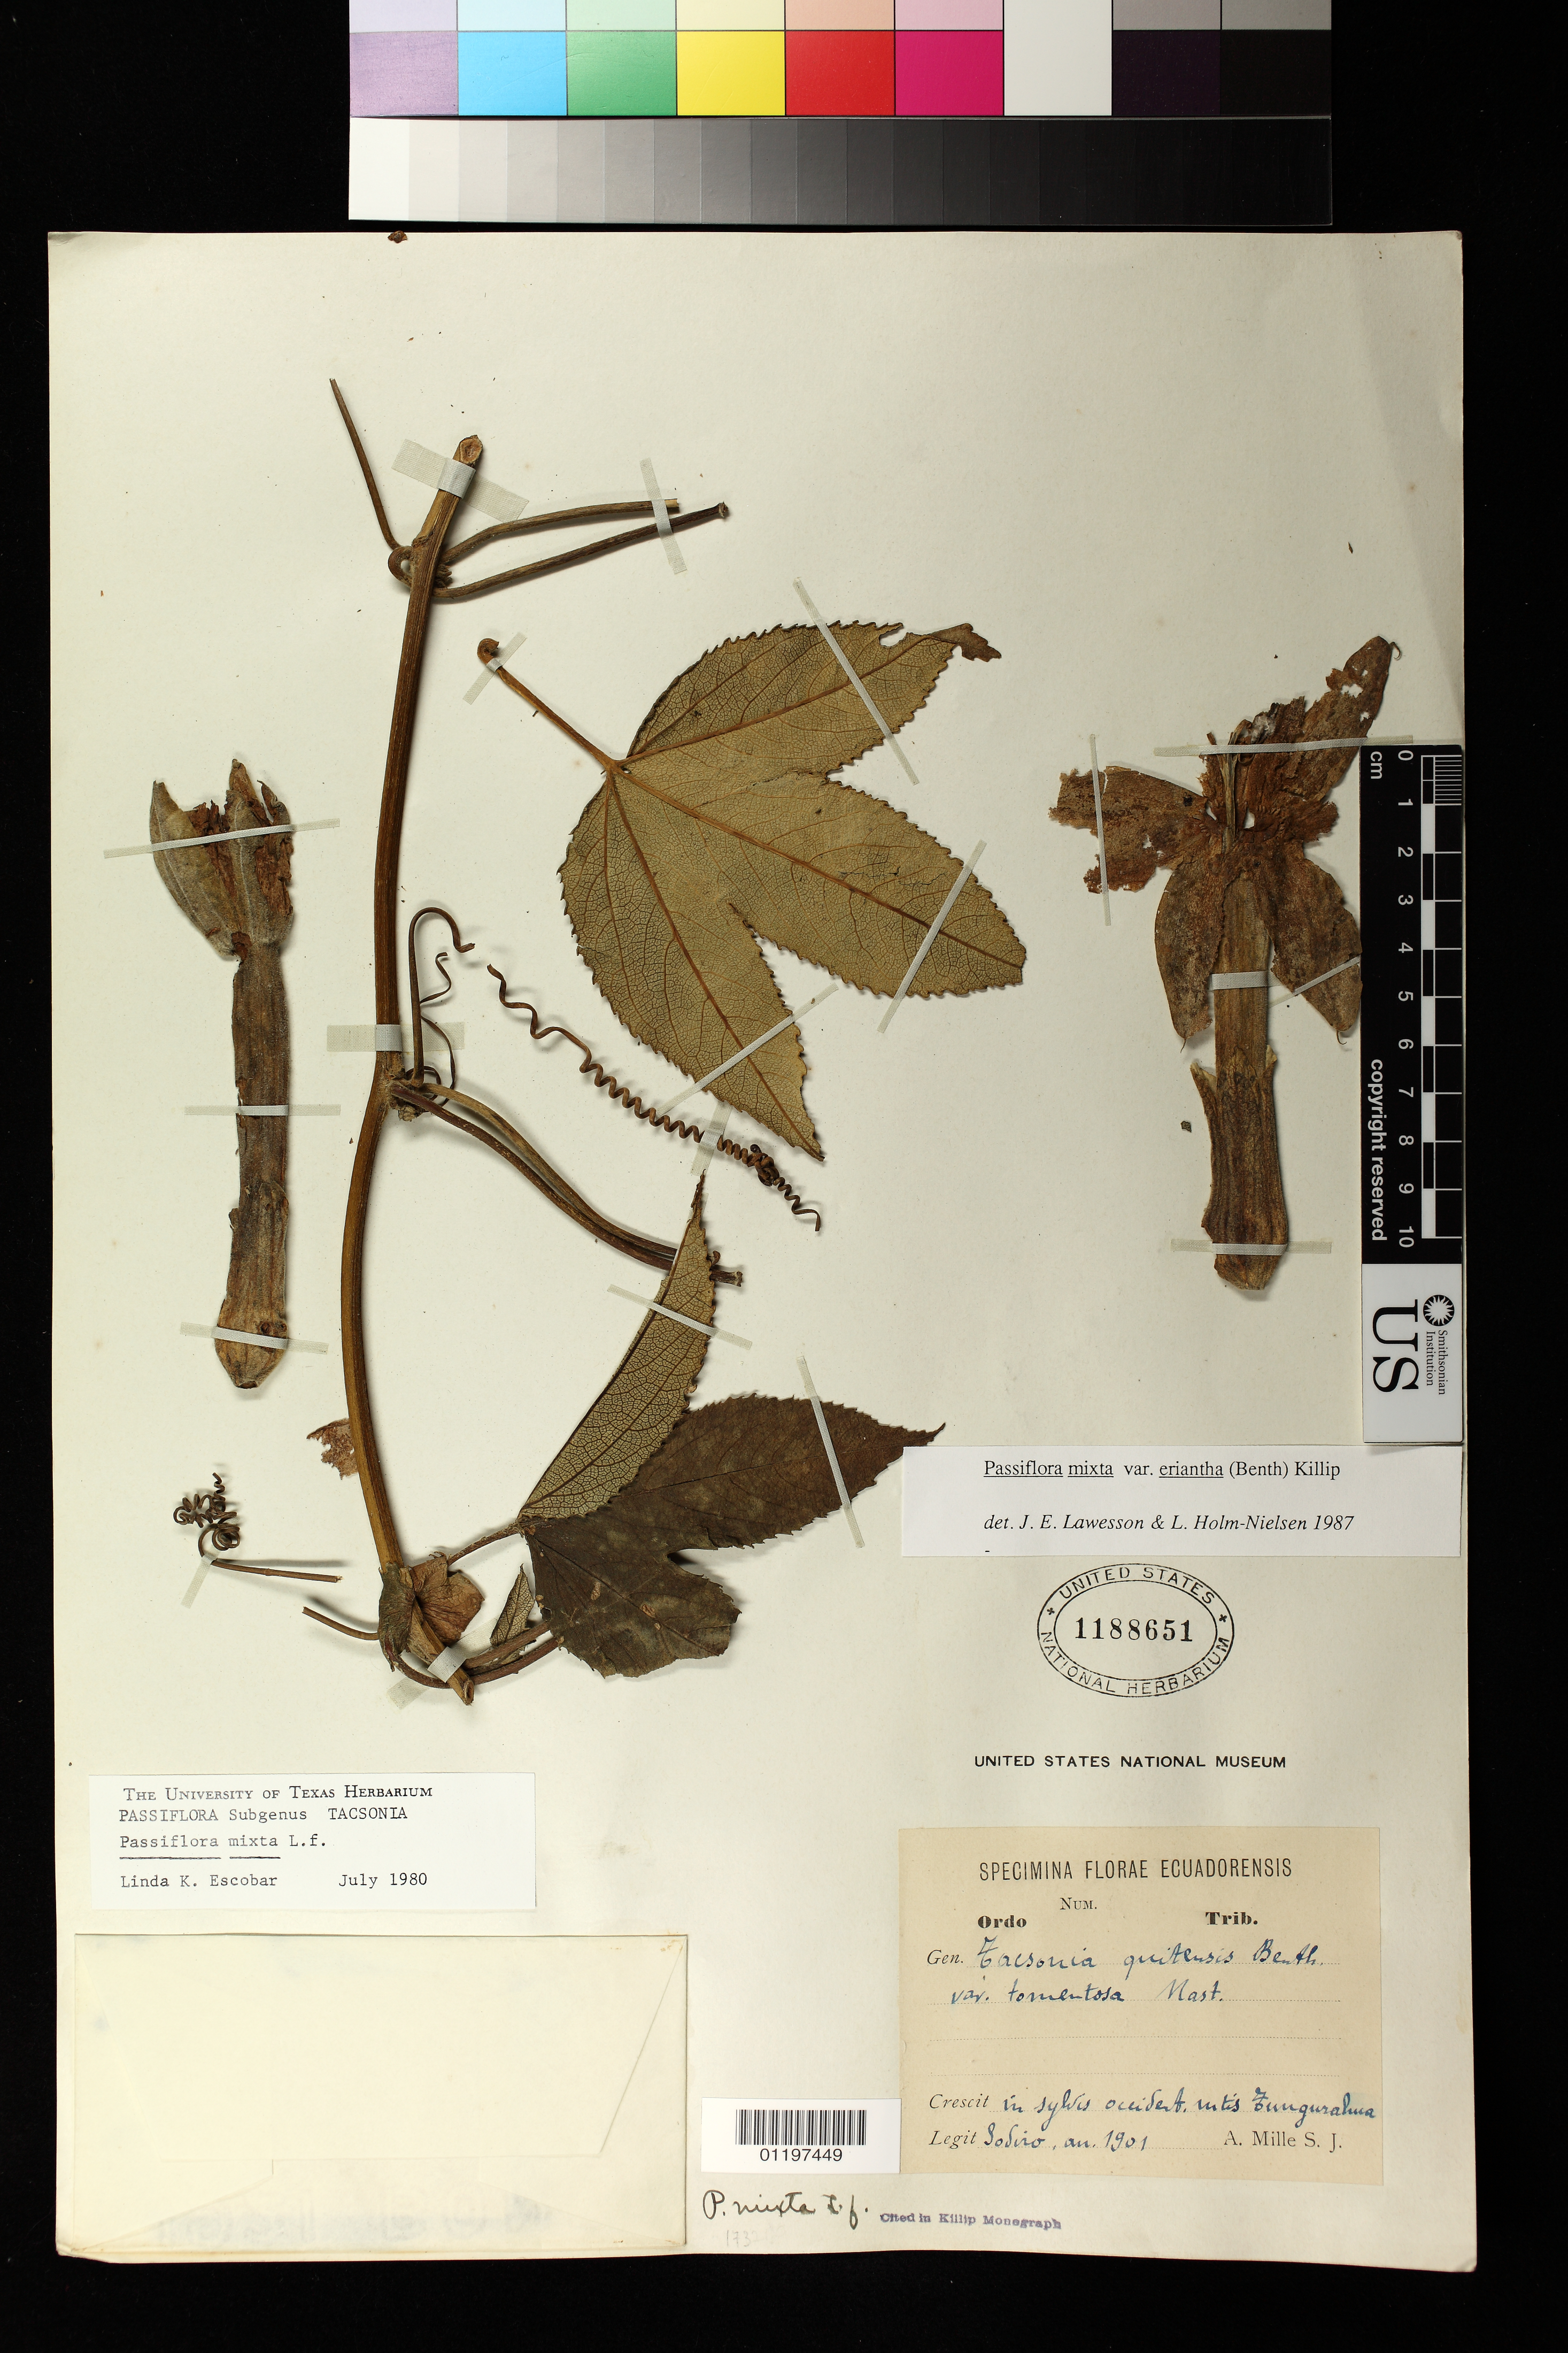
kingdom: Plantae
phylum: Tracheophyta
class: Magnoliopsida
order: Malpighiales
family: Passifloraceae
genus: Passiflora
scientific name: Passiflora mixta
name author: L. f.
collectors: K. von Sneidern & A. Mille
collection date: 1901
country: Ecuador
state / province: Tungurahua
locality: in sylvis occident, rutis Tungurahua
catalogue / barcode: US 1188651